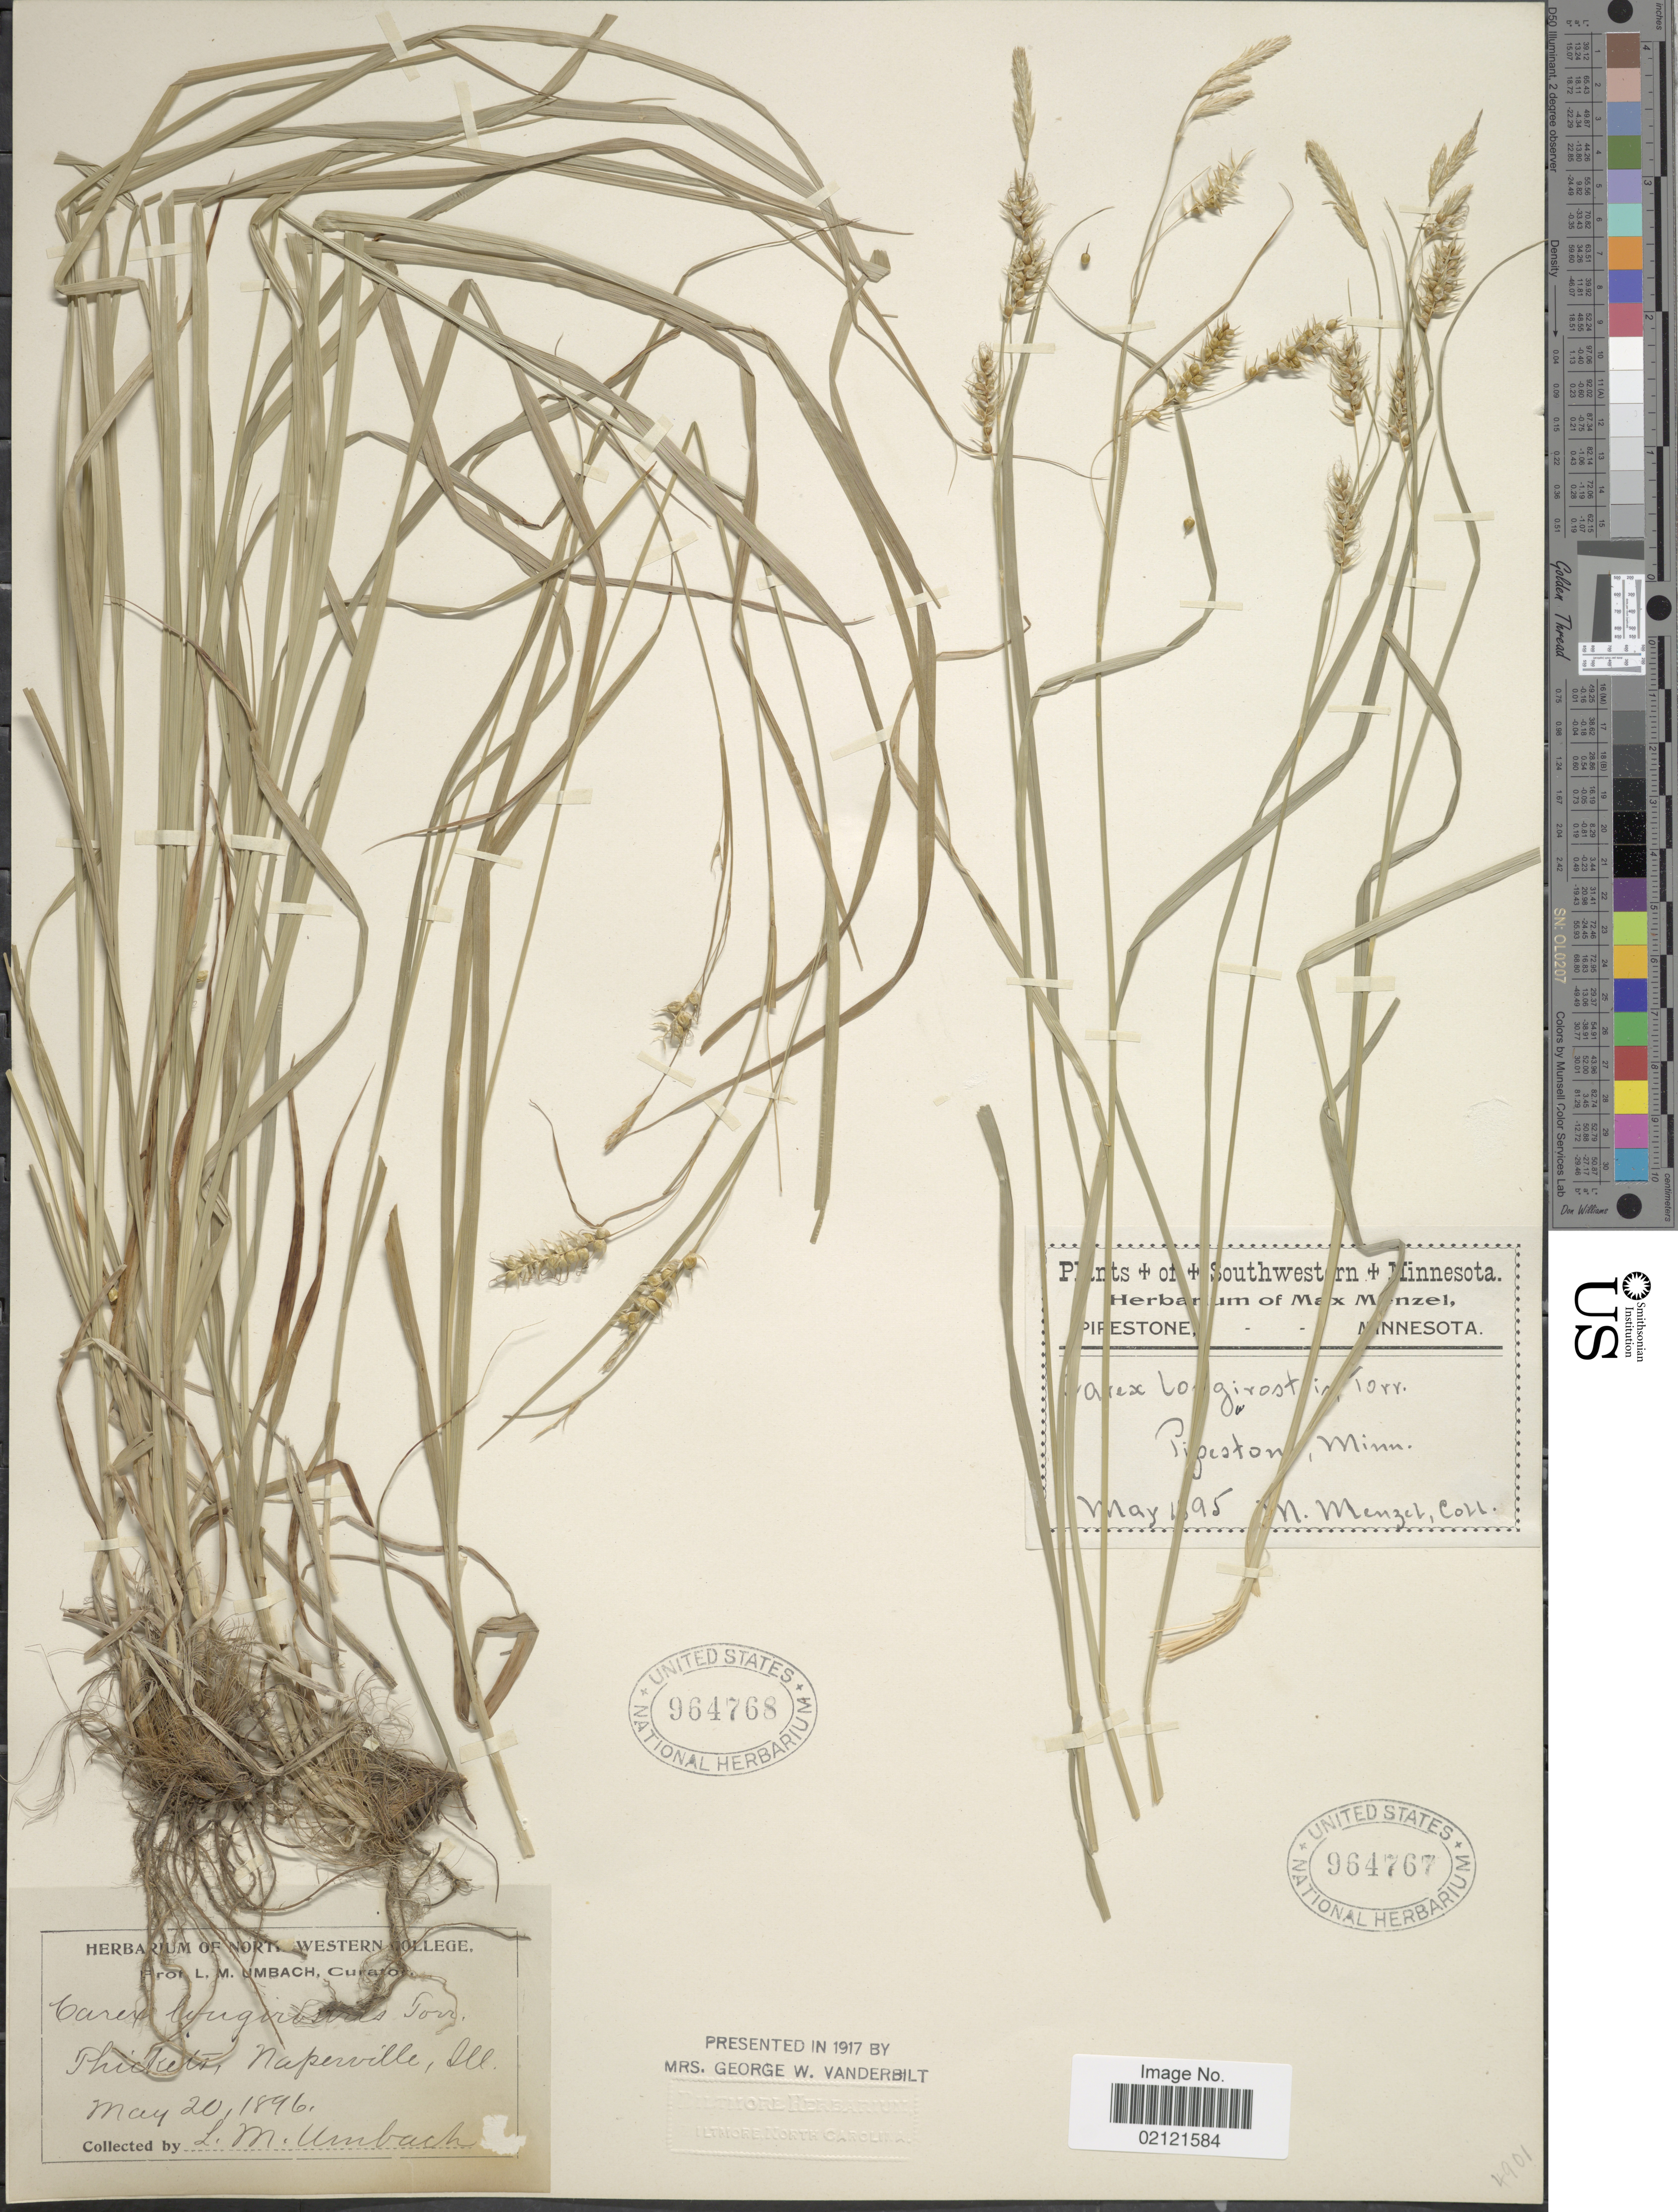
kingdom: Plantae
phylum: Tracheophyta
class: Liliopsida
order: Poales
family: Cyperaceae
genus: Carex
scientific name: Carex sprengelii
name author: Dewey ex Spreng.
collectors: M. Menzel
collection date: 1895-05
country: United States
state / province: Minnesota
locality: Southwestern Minnesota, Pipestone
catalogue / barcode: US 964767-2